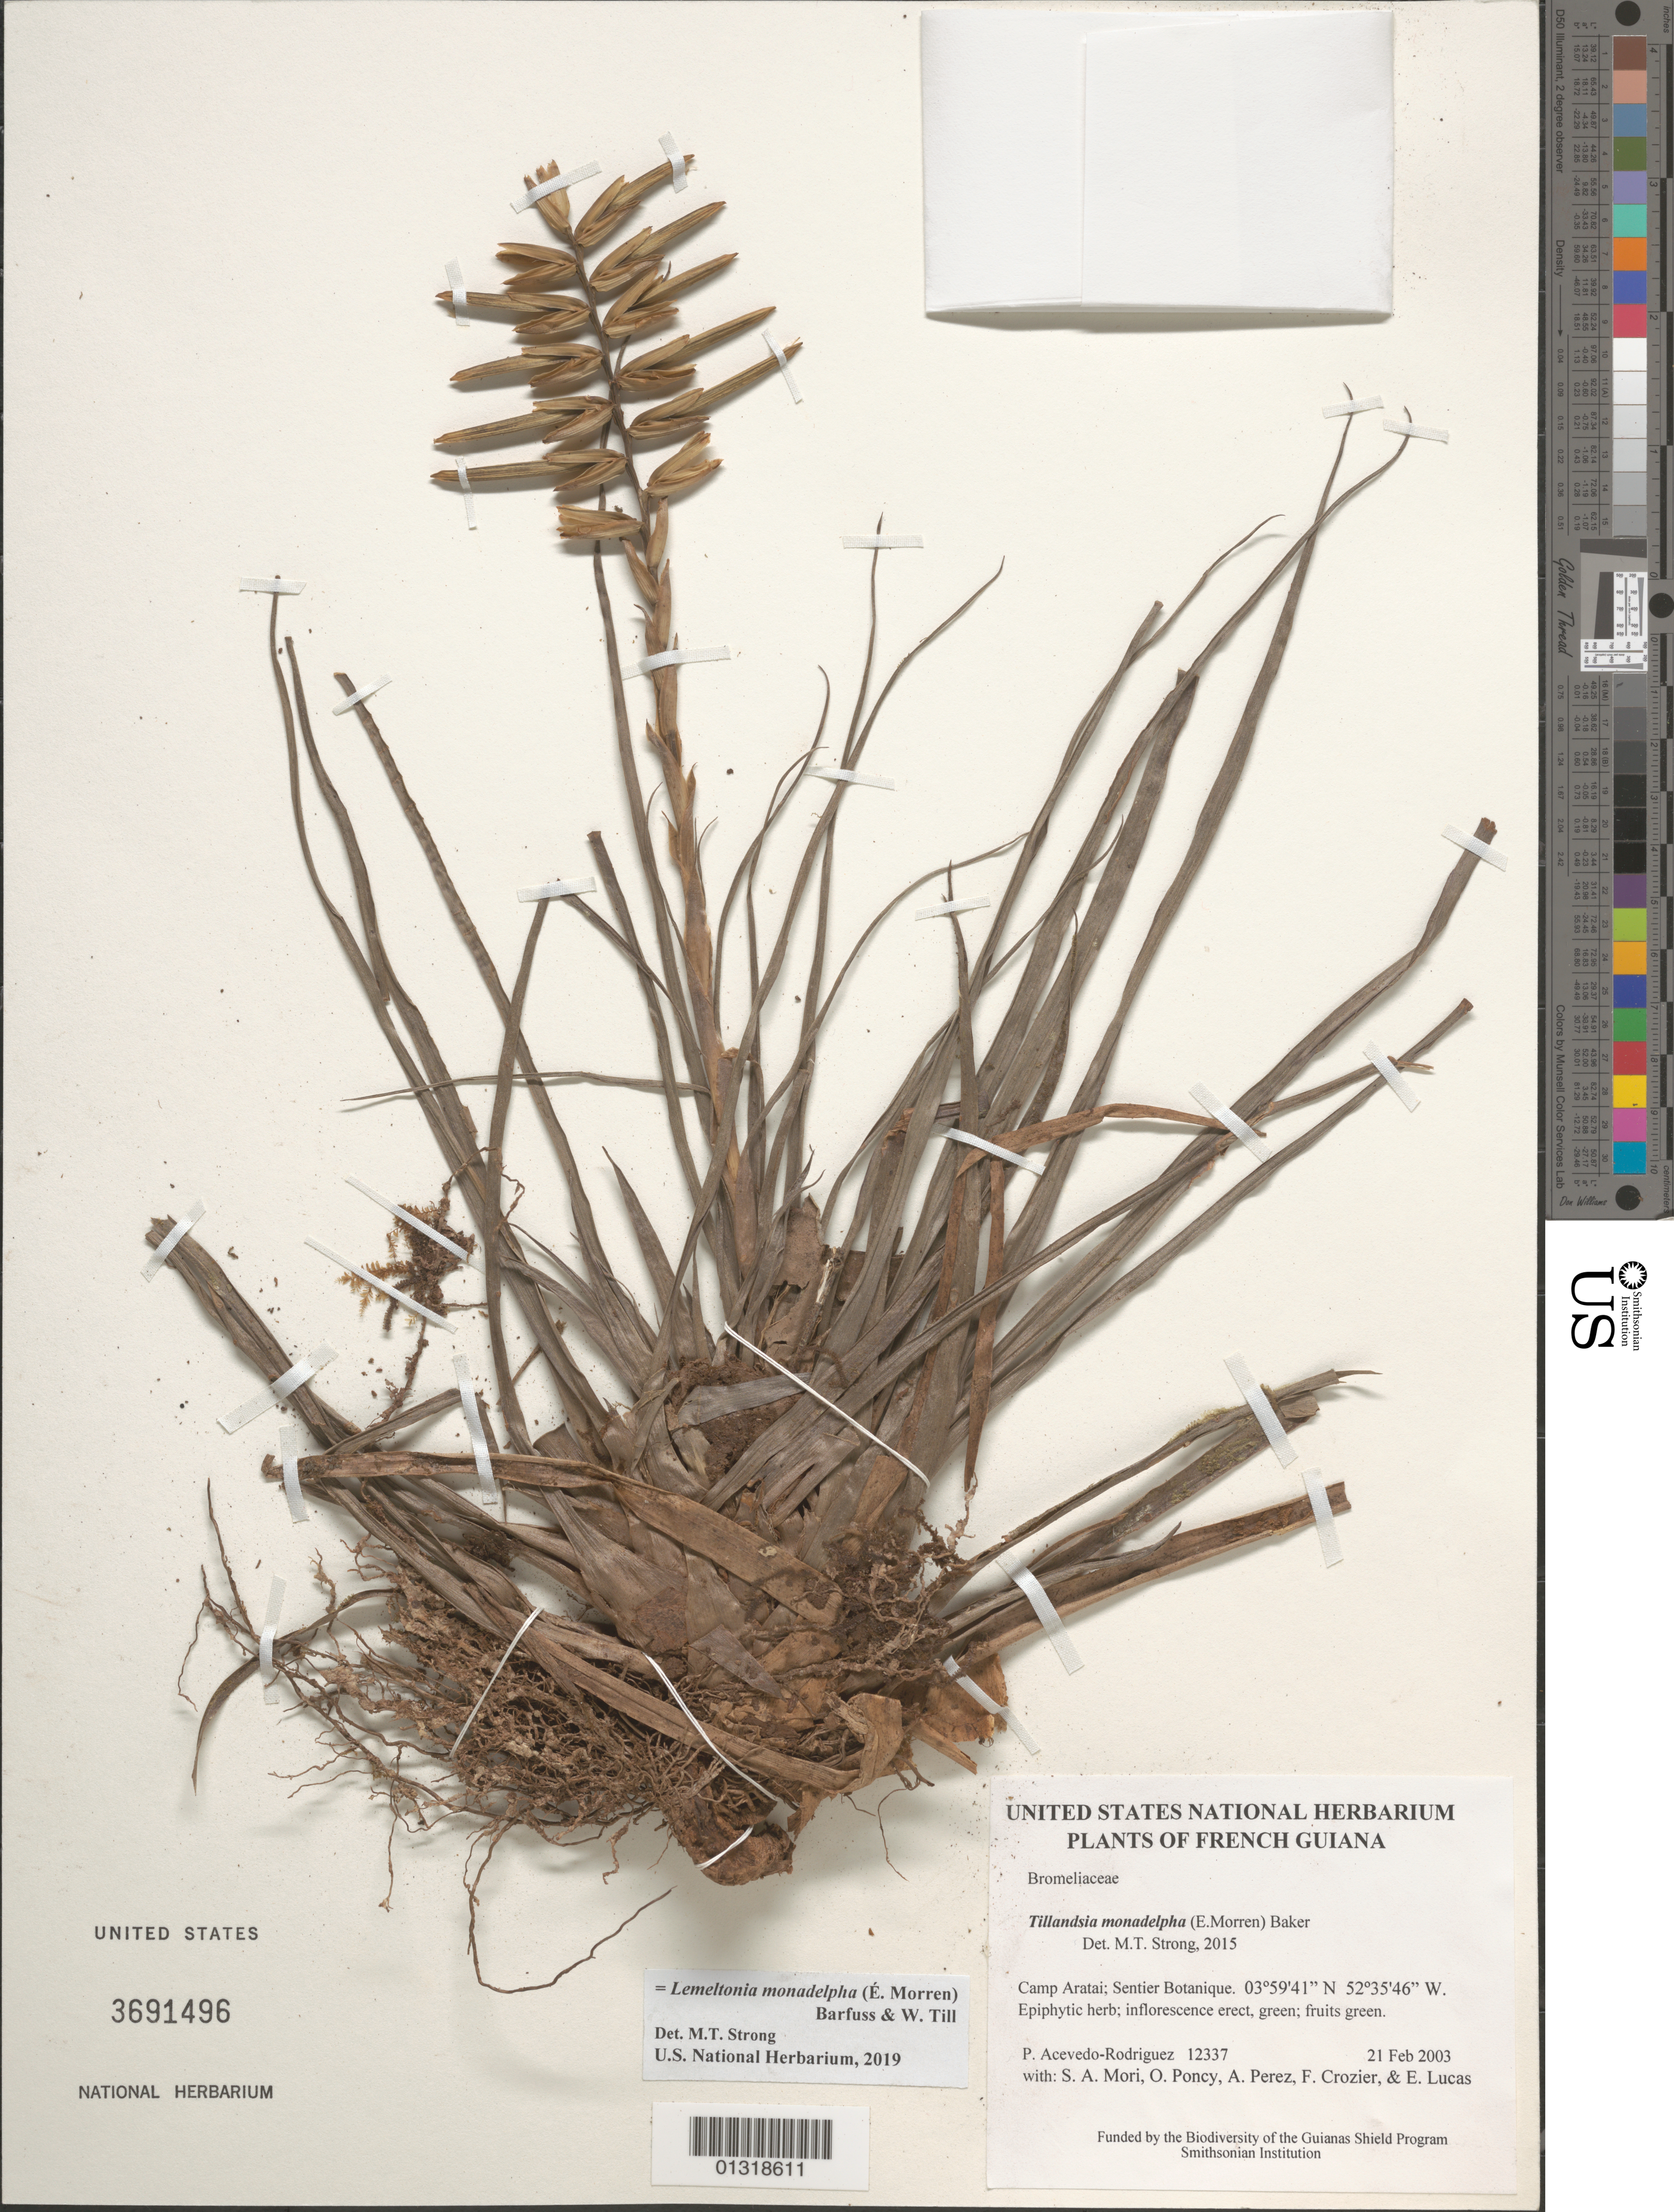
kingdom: Plantae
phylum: Tracheophyta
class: Liliopsida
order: Poales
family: Bromeliaceae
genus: Lemeltonia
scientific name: Lemeltonia monadelpha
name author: (É. Morren) Barfuss & W. Till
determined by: Strong, M. T., (US), Smithsonian Institution - National Museum of Natural History (UNITED STATES)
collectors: P. Acevedo-Rodr., S. Mori, O. Poncy, A. Pérez, F. Crozier & E. Lucas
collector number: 12337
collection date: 2003-02-21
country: French Guiana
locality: Camp Aratai, Sentier Botanique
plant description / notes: US, NY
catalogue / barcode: US 3691496